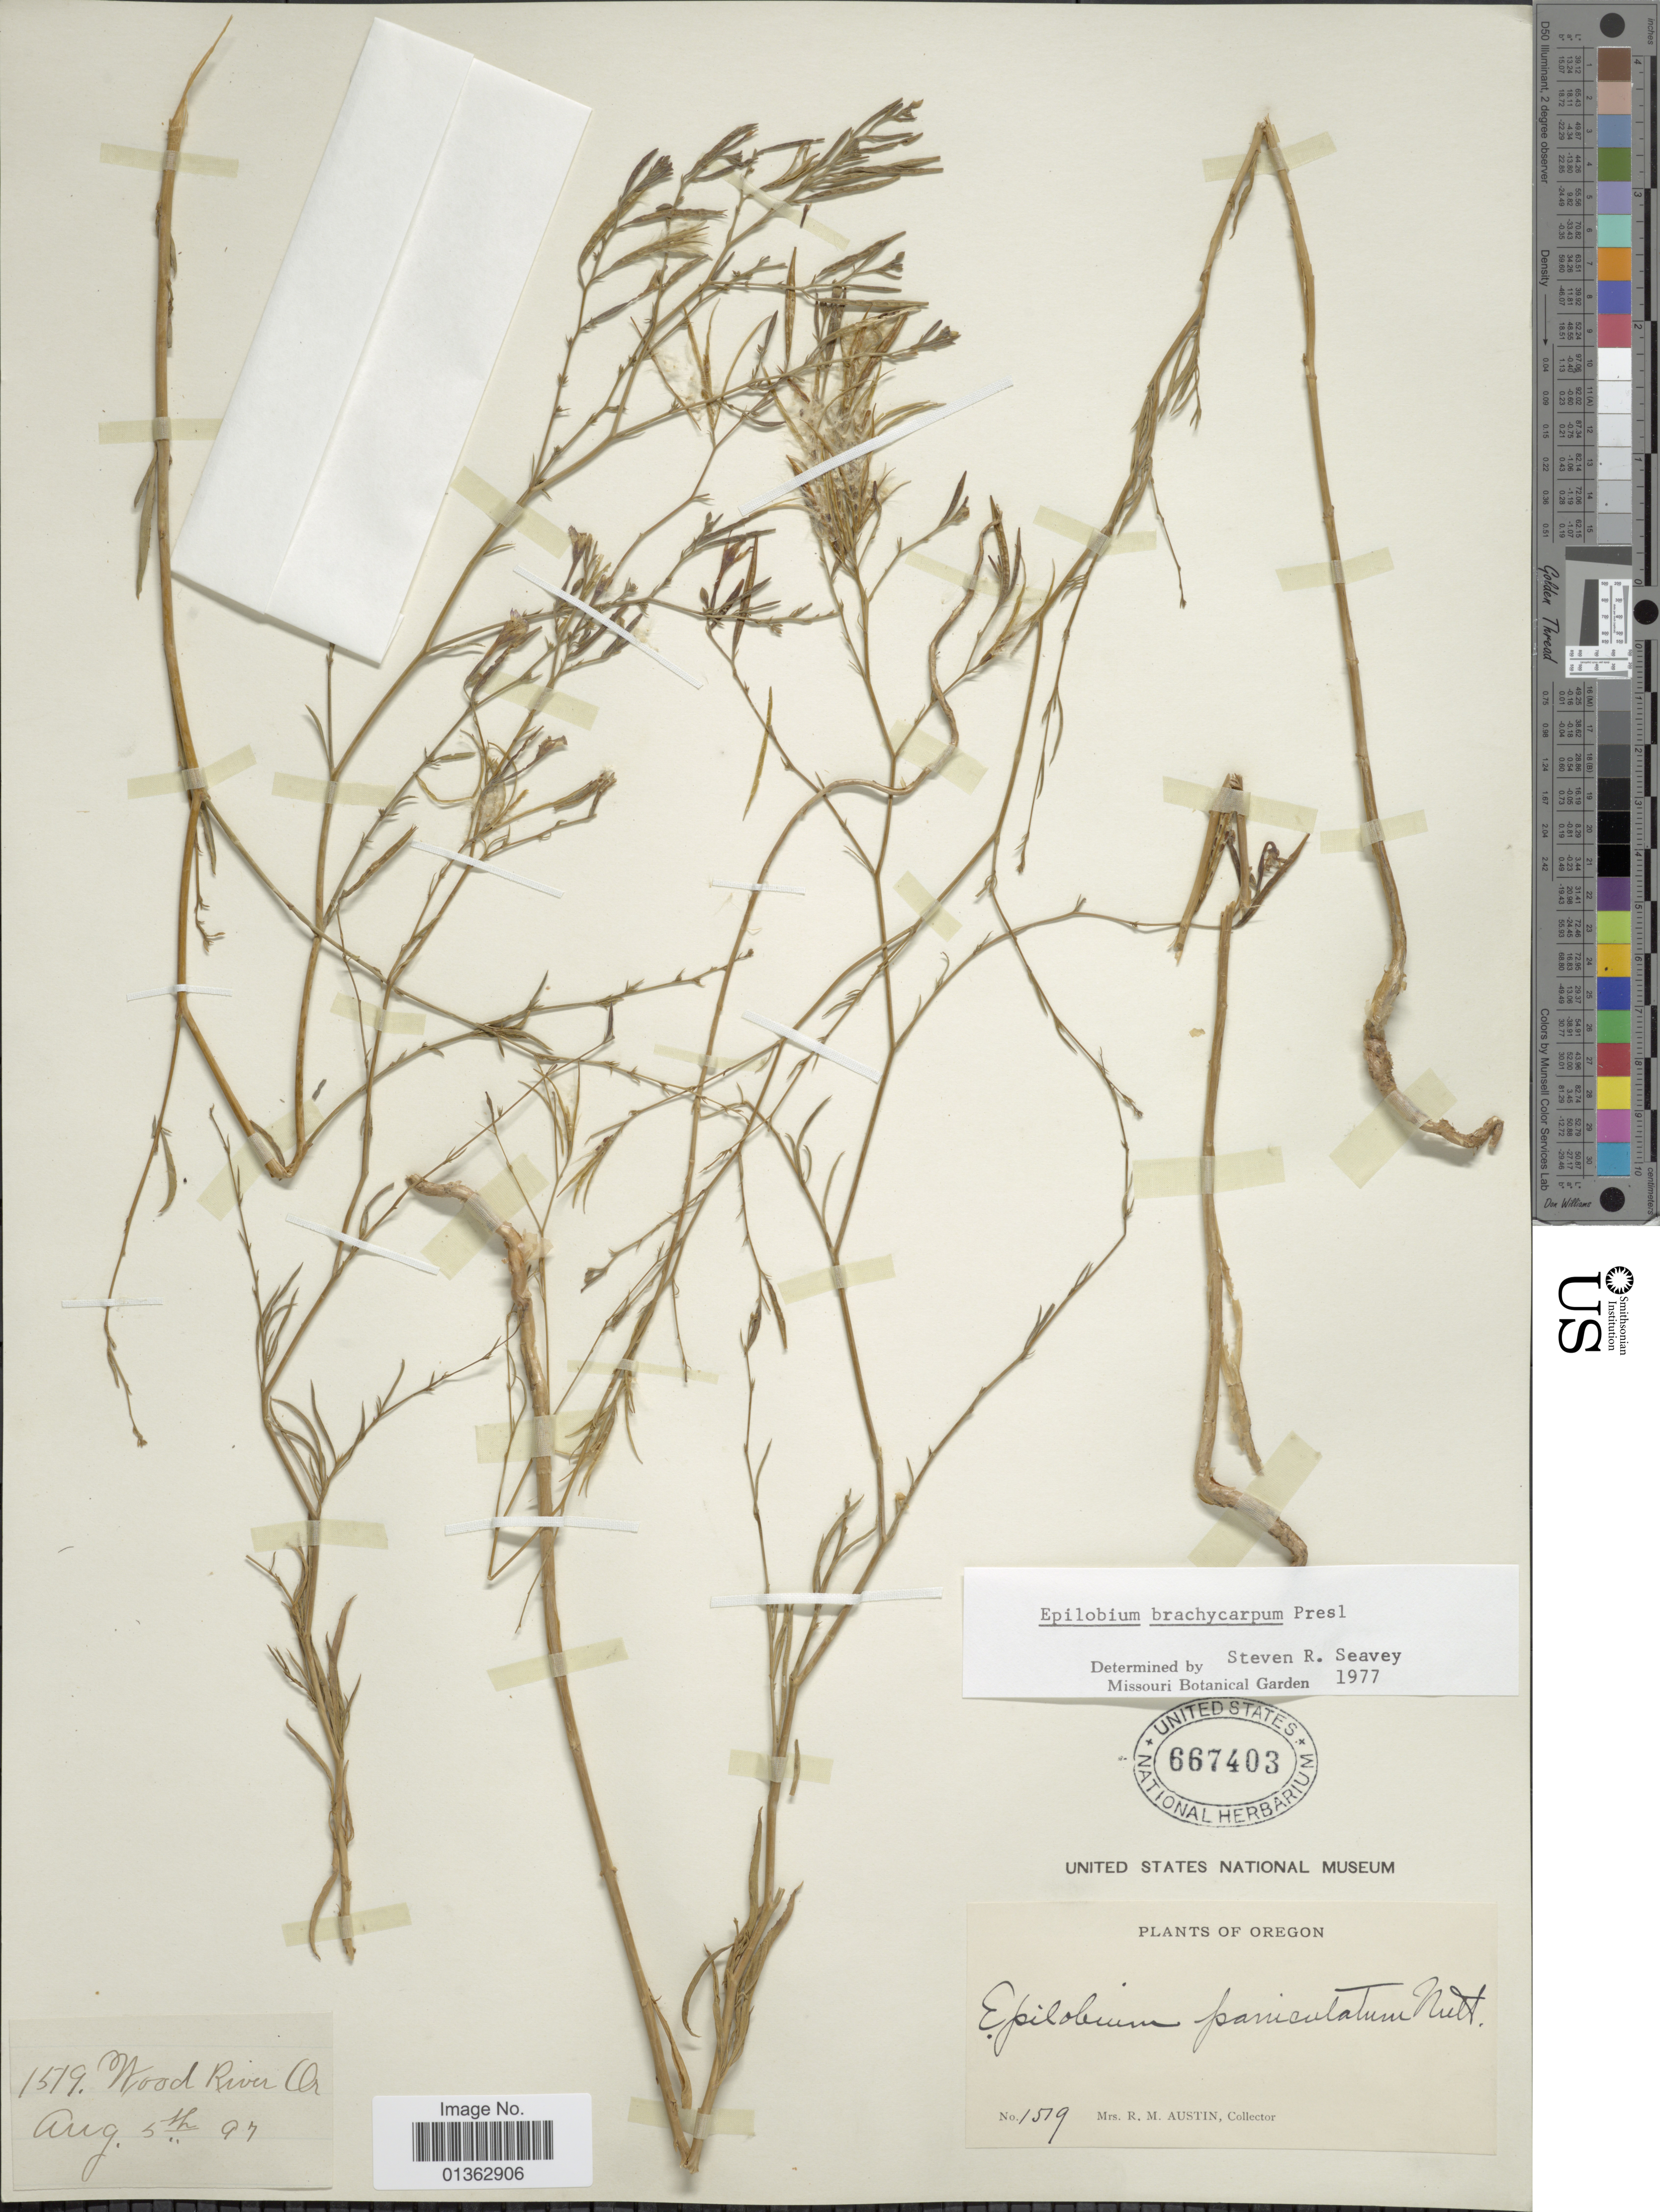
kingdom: Plantae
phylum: Tracheophyta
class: Magnoliopsida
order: Myrtales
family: Onagraceae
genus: Epilobium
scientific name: Epilobium brachycarpum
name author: C. Presl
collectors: R. Austin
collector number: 1519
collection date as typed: Transcribed d/m/y: 5/8/97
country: United States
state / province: Oregon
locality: Wood River.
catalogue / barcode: US 667403